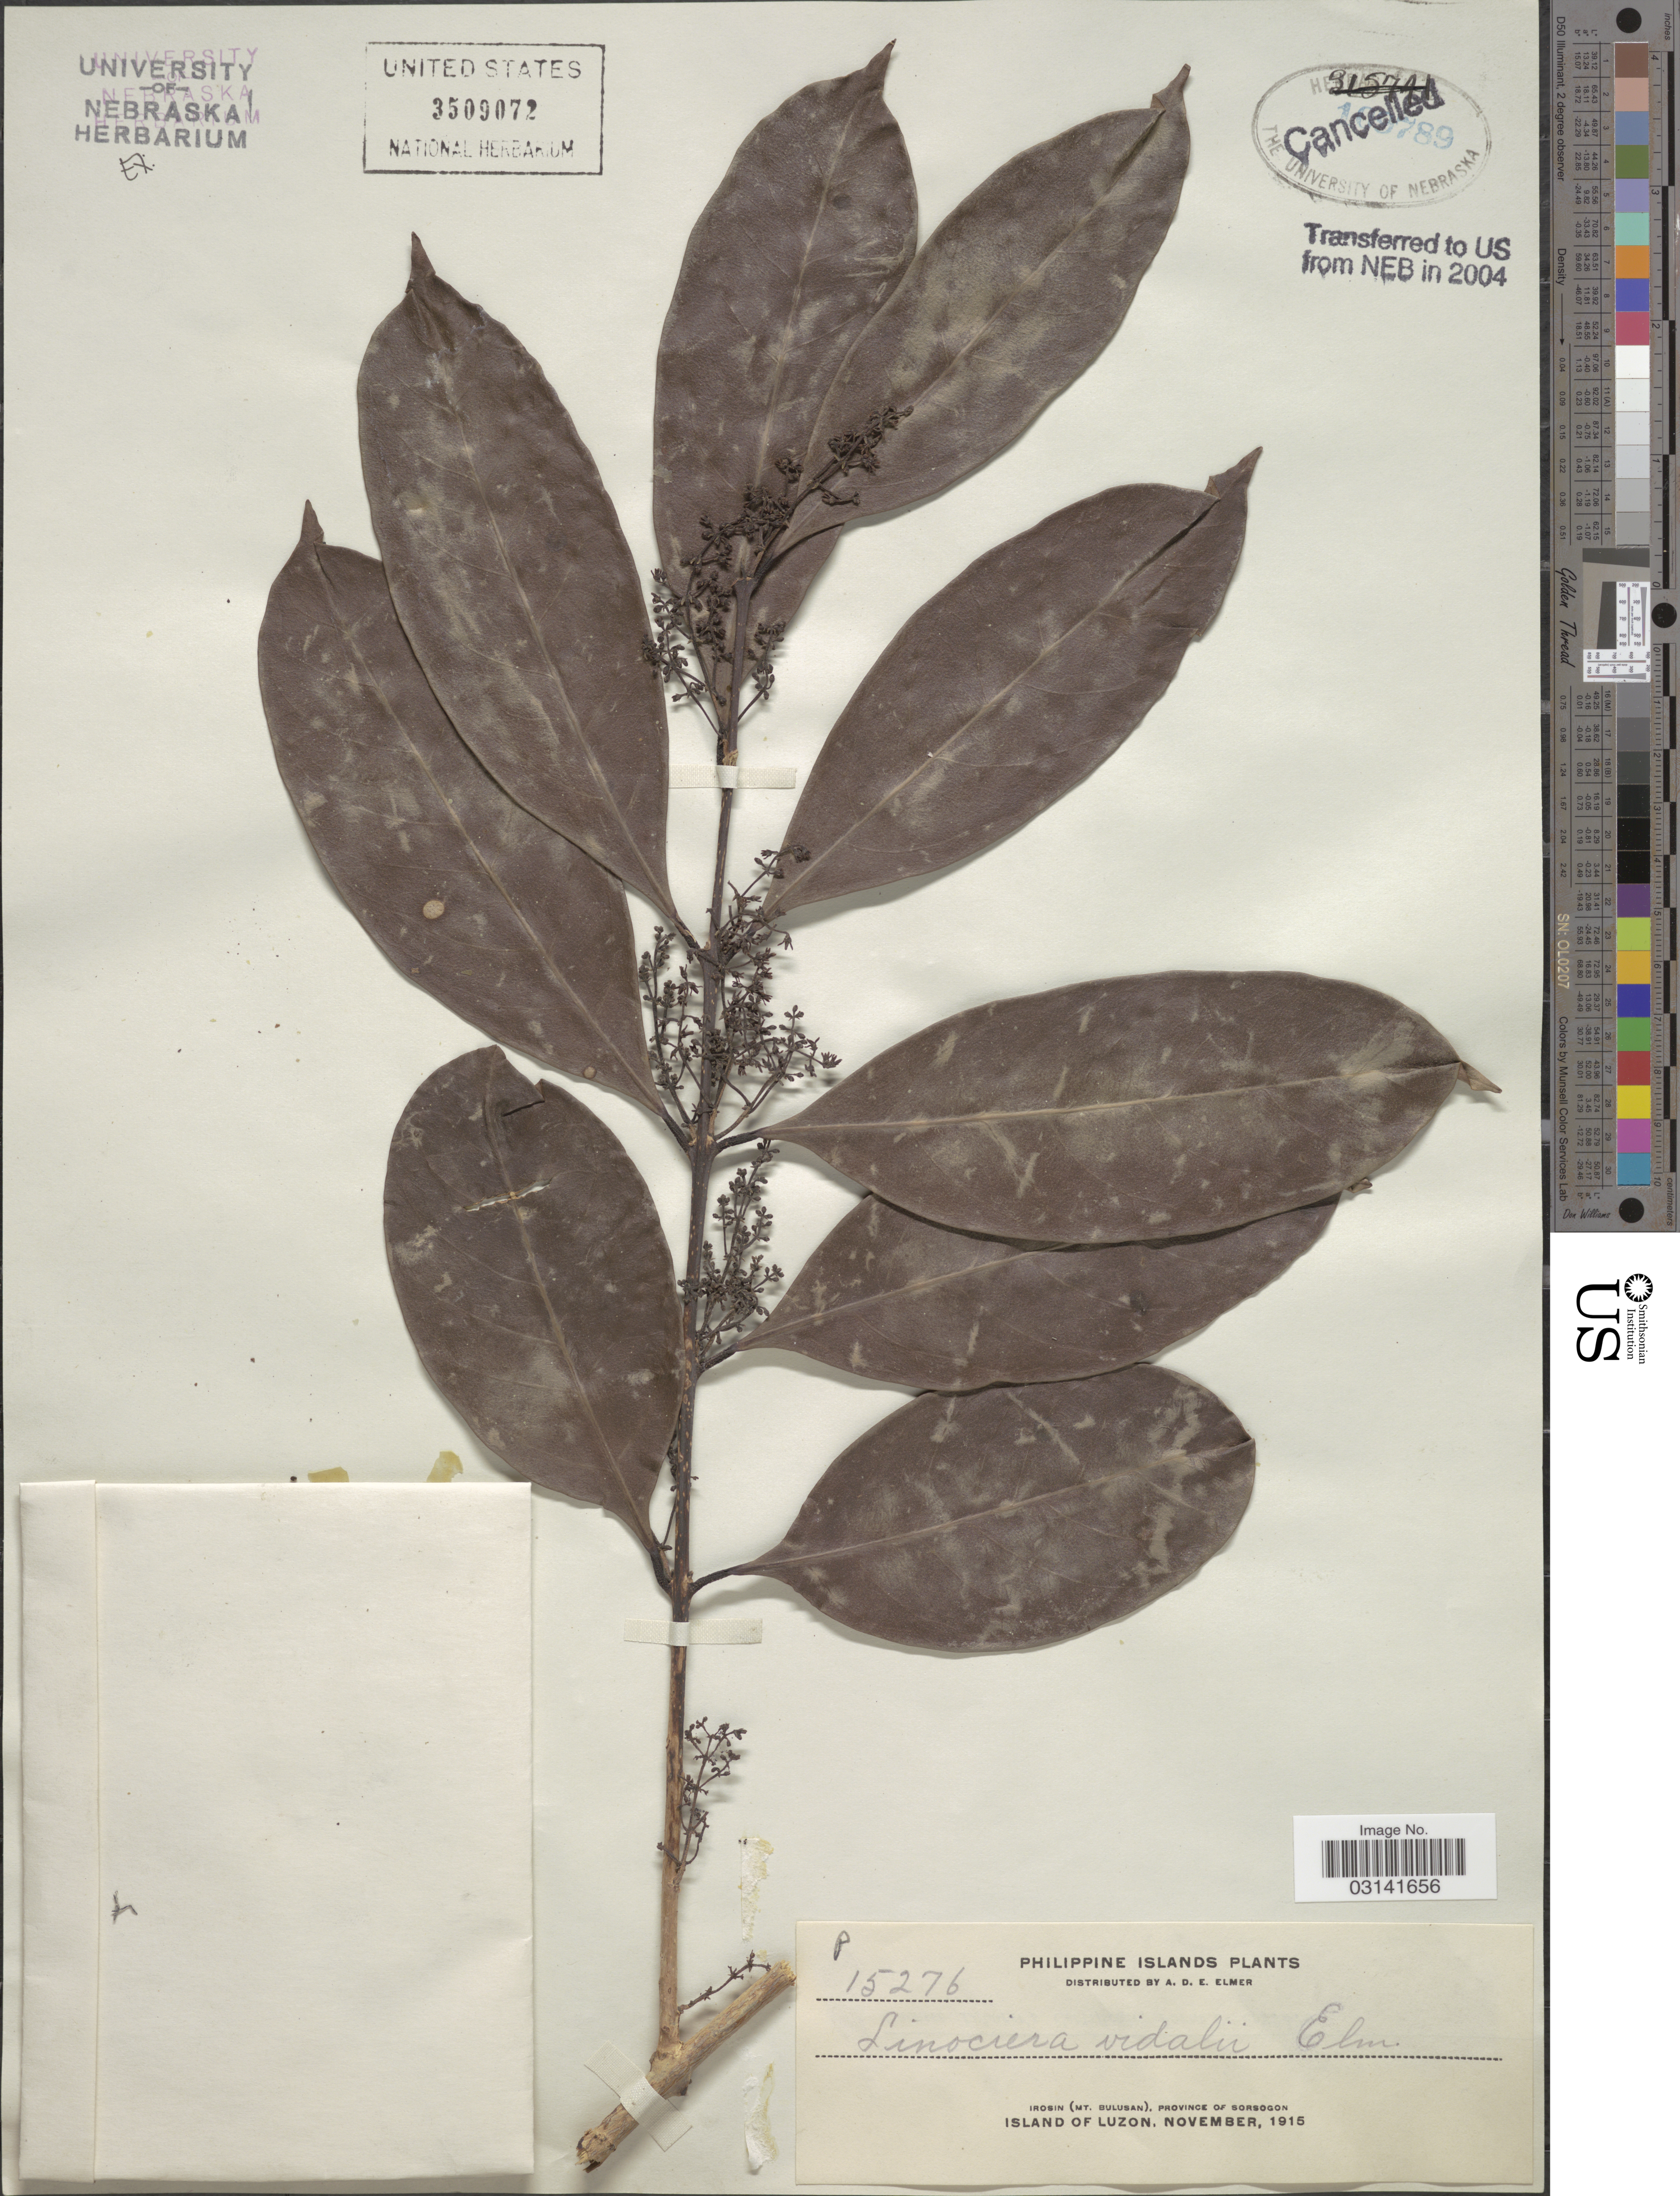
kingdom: Plantae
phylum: Tracheophyta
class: Magnoliopsida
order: Lamiales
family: Oleaceae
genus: Chionanthus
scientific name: Chionanthus coriaceus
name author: (S. Vidal) Y.P. Yang & S.Y. Lu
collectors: A. D. E. Elmer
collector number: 15276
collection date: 1915-11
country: Philippines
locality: Irosin (Mt. Bulusan), province of Sorsogon. Island of Luzon.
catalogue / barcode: US 3509072